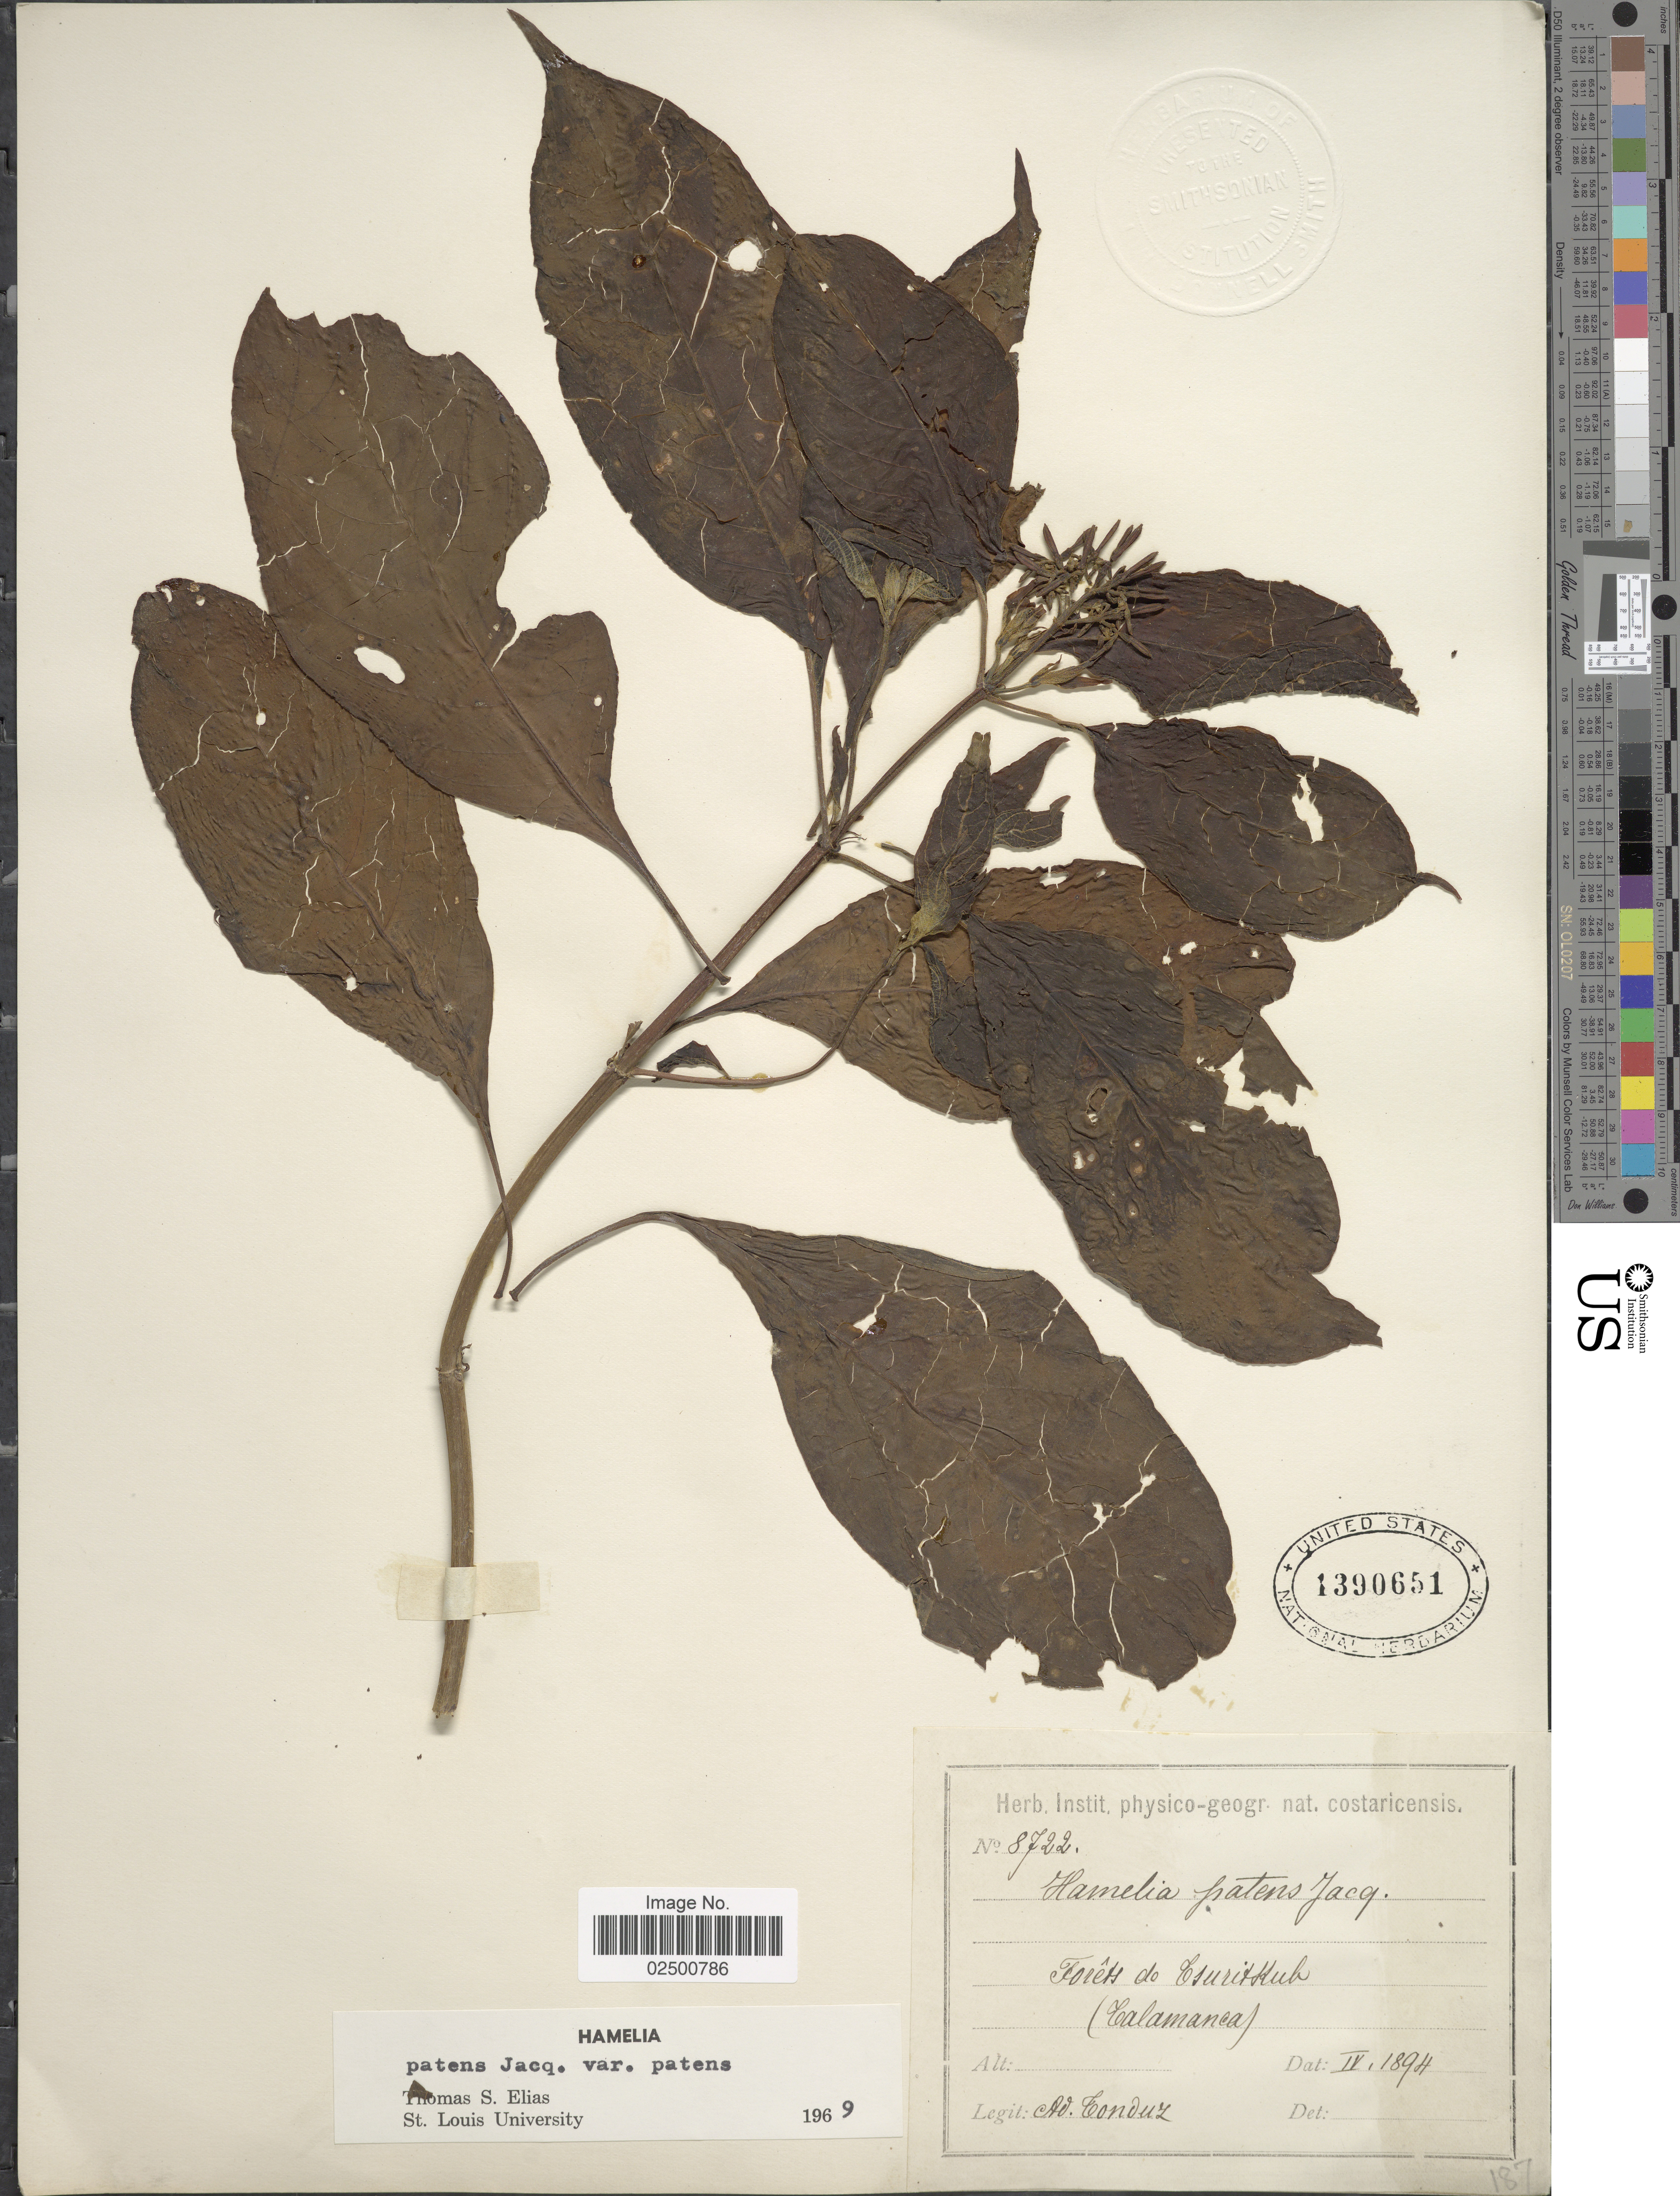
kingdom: Plantae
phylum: Tracheophyta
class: Magnoliopsida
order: Gentianales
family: Rubiaceae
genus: Hamelia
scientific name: Hamelia patens var. patens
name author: Jacq.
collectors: A. Tonduz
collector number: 8722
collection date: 1894-04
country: Costa Rica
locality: Forets deTsuritkub (Talamanca)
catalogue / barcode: US 1390651